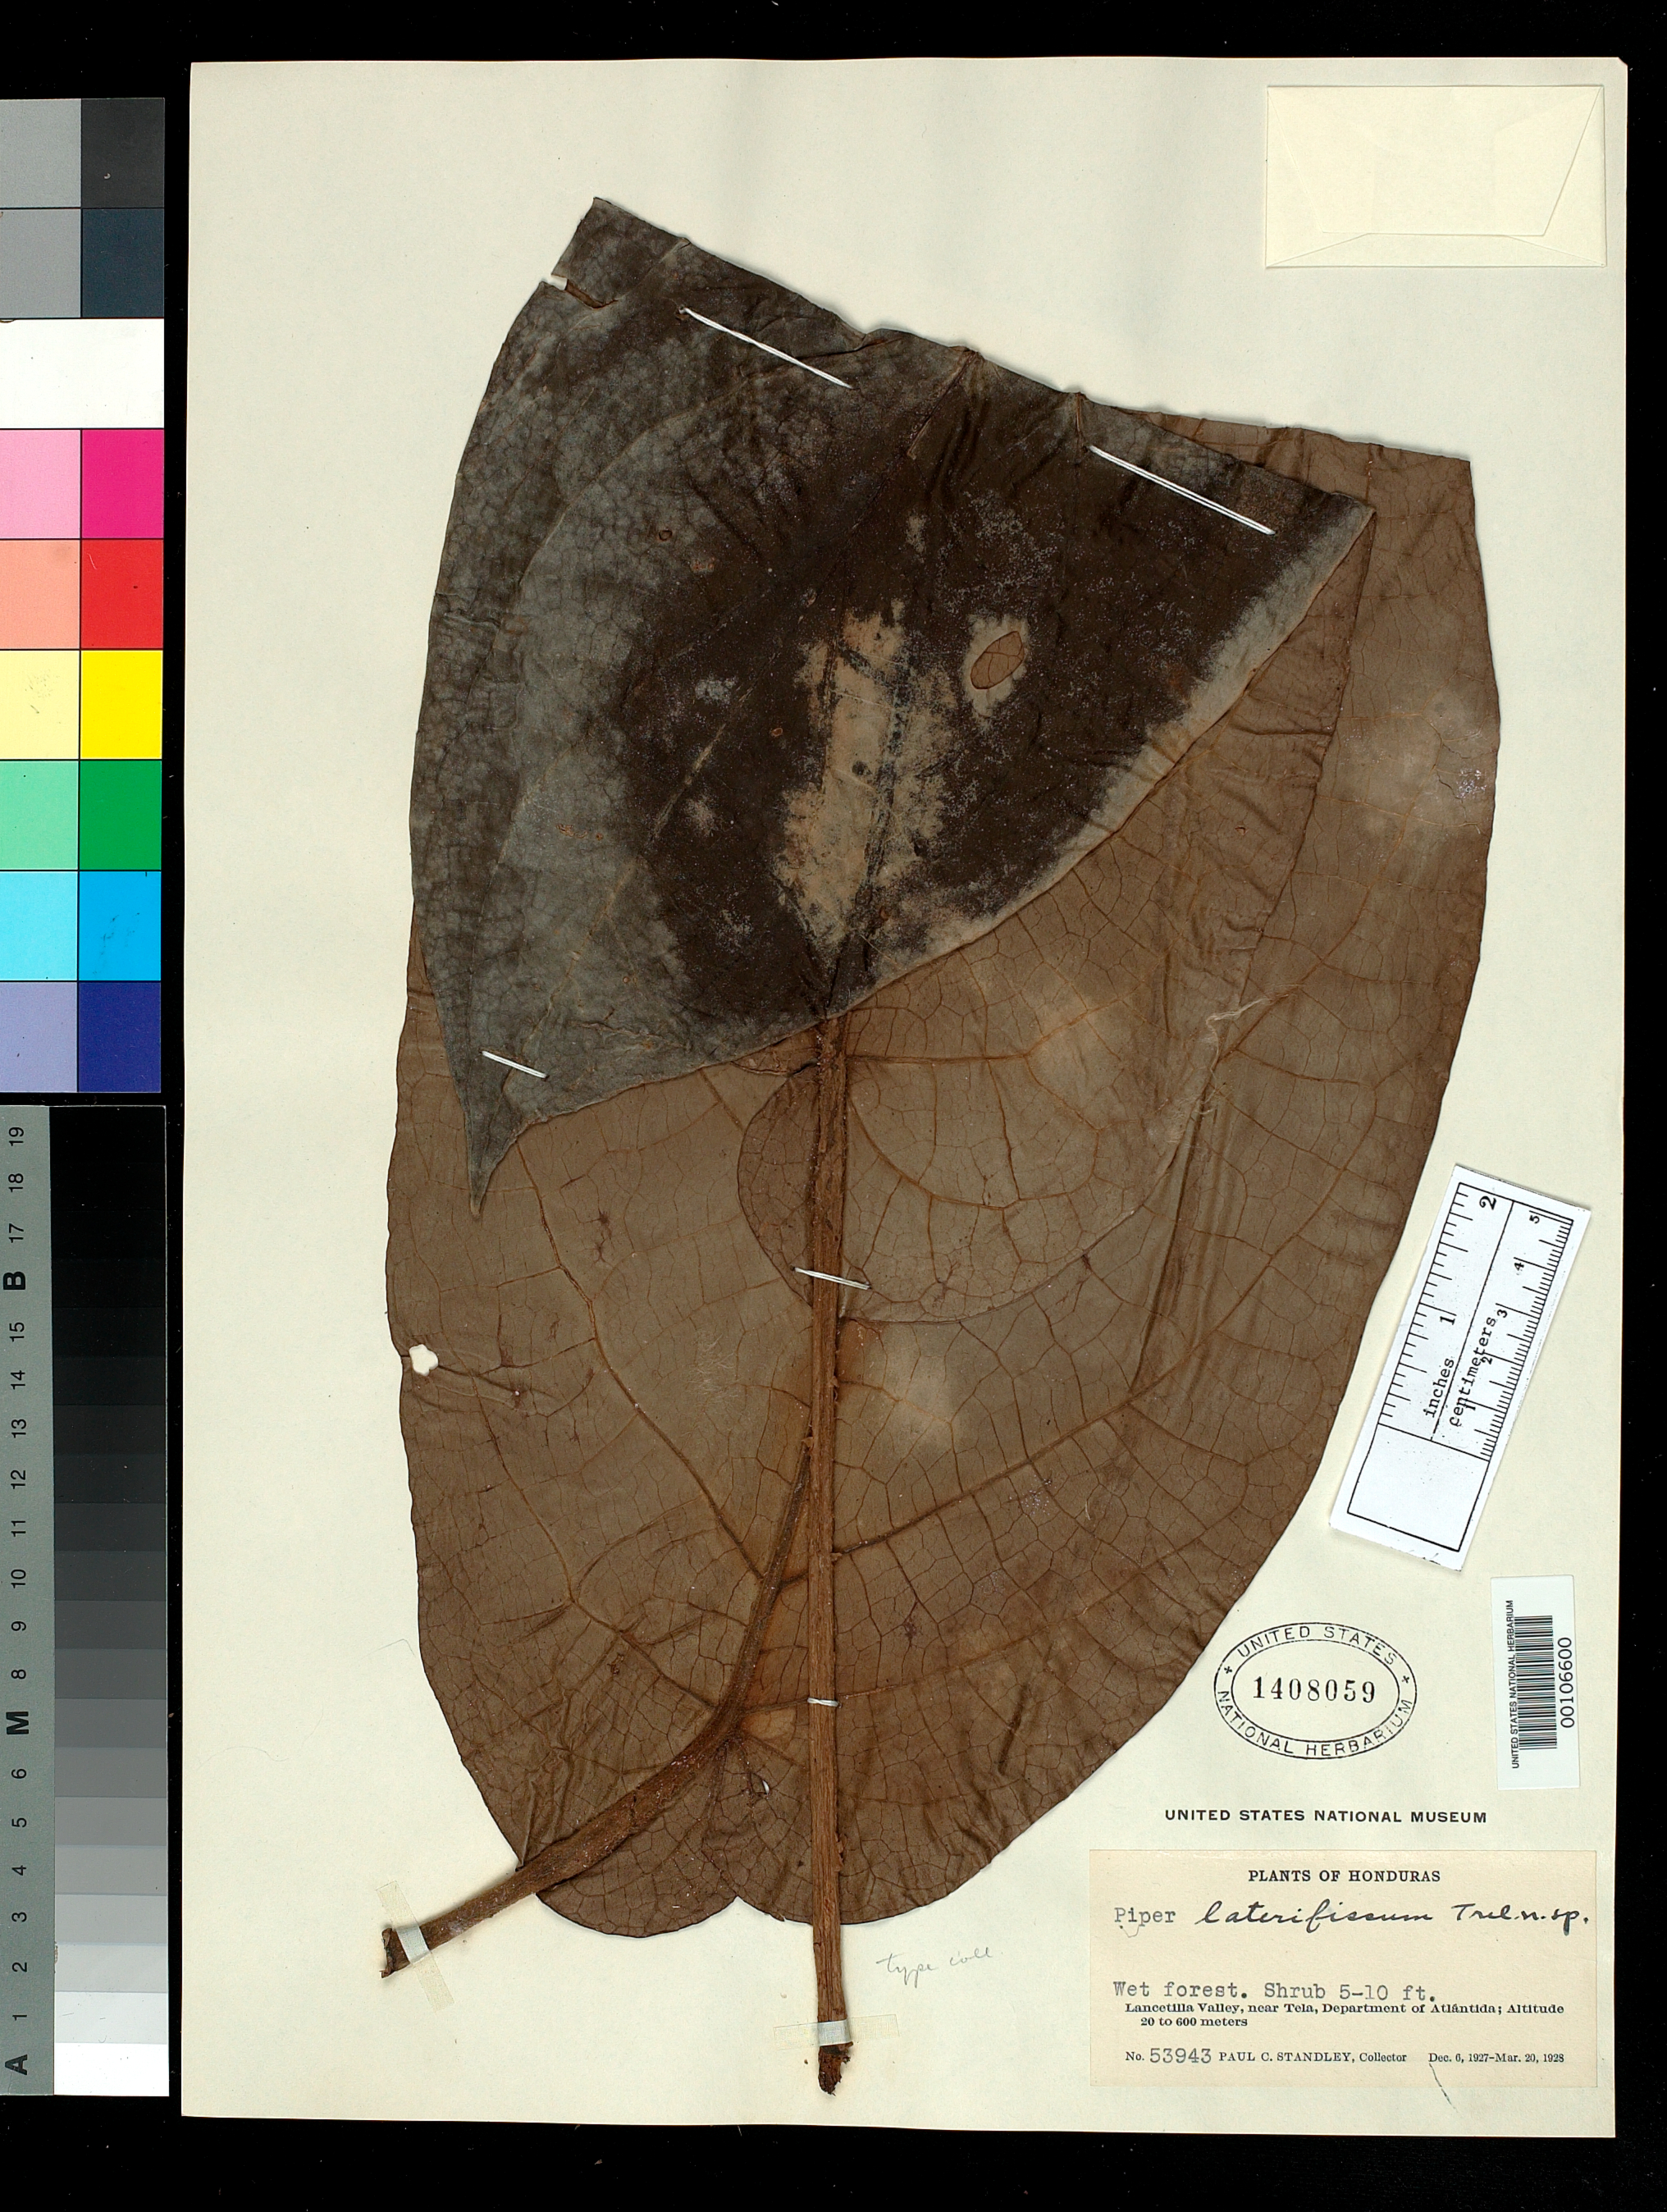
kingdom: Plantae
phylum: Tracheophyta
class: Magnoliopsida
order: Piperales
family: Piperaceae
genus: Piper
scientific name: Piper laterifissum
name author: Trel.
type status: Isotype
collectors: P. C. Standley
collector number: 53943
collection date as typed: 31 Dec 1927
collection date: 1927-12-31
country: Honduras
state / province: Atlántida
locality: Near Tela, Lancetilla Valley.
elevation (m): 300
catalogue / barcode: US 1408059